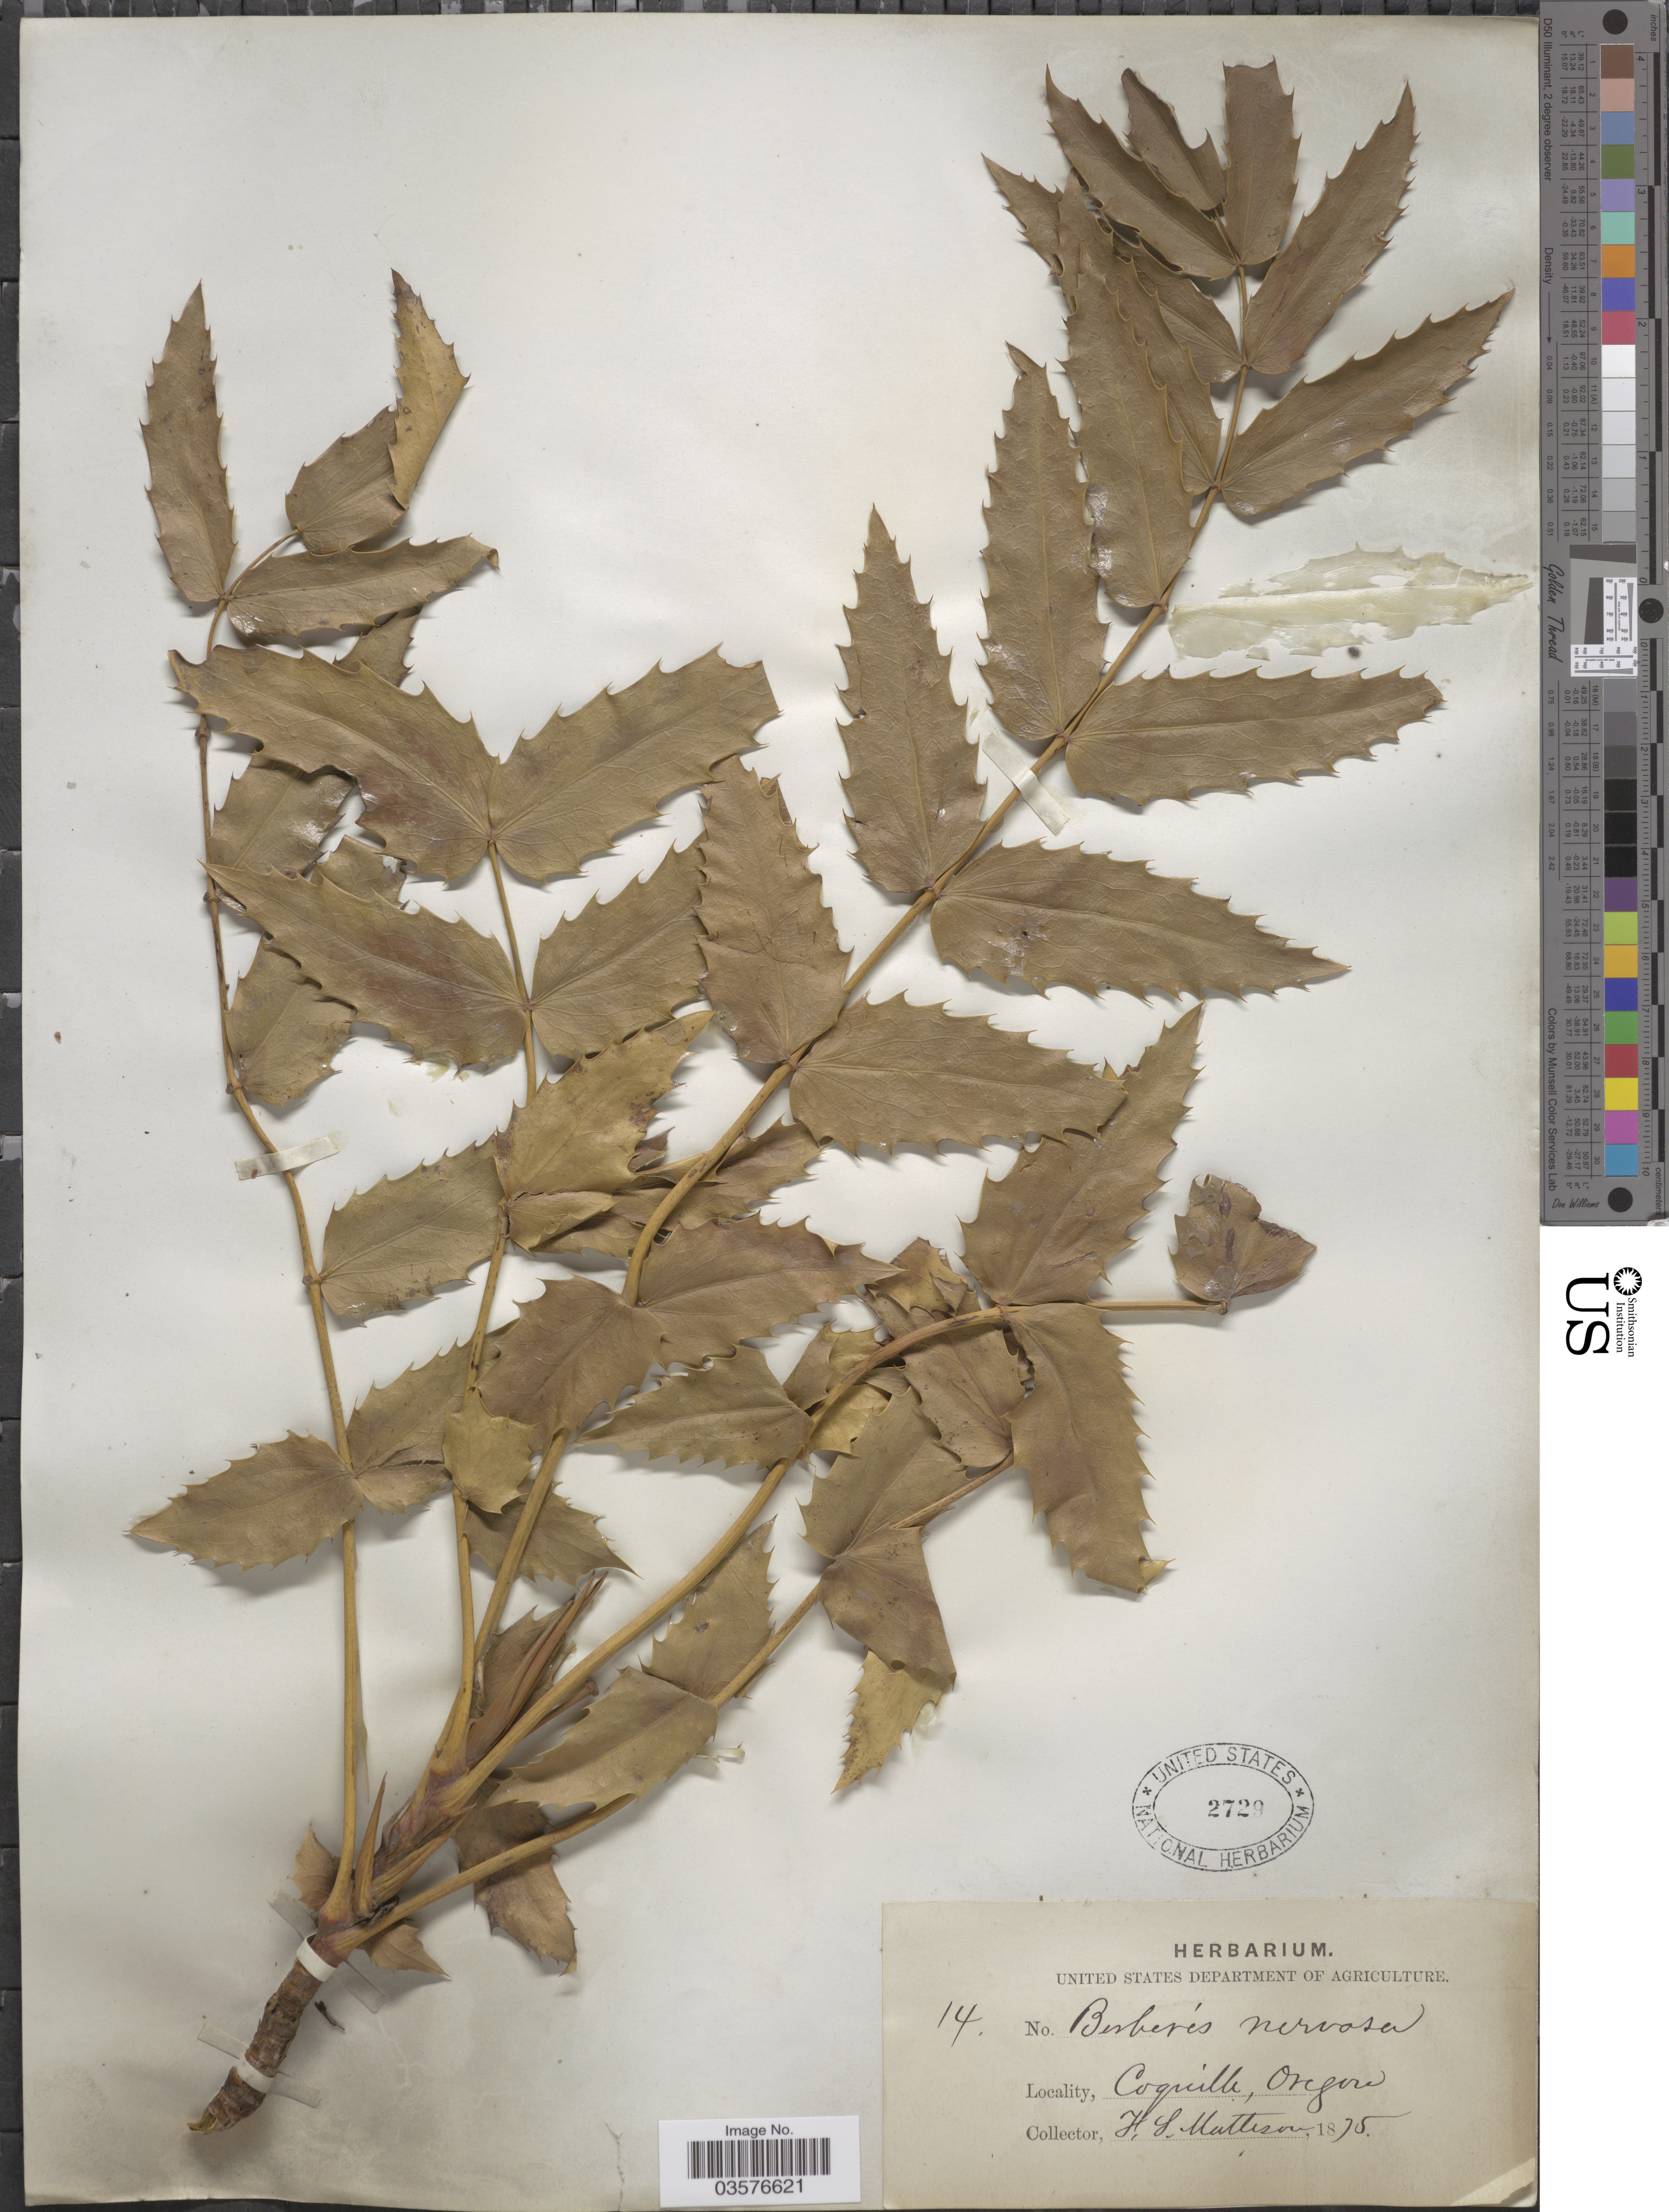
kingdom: Plantae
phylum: Tracheophyta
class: Magnoliopsida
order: Ranunculales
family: Berberidaceae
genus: Mahonia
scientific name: Mahonia nervosa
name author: (Pursh) Nutt.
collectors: F. Matteson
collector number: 14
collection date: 1875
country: United States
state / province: Oregon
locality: Coquille.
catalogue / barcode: US 2729